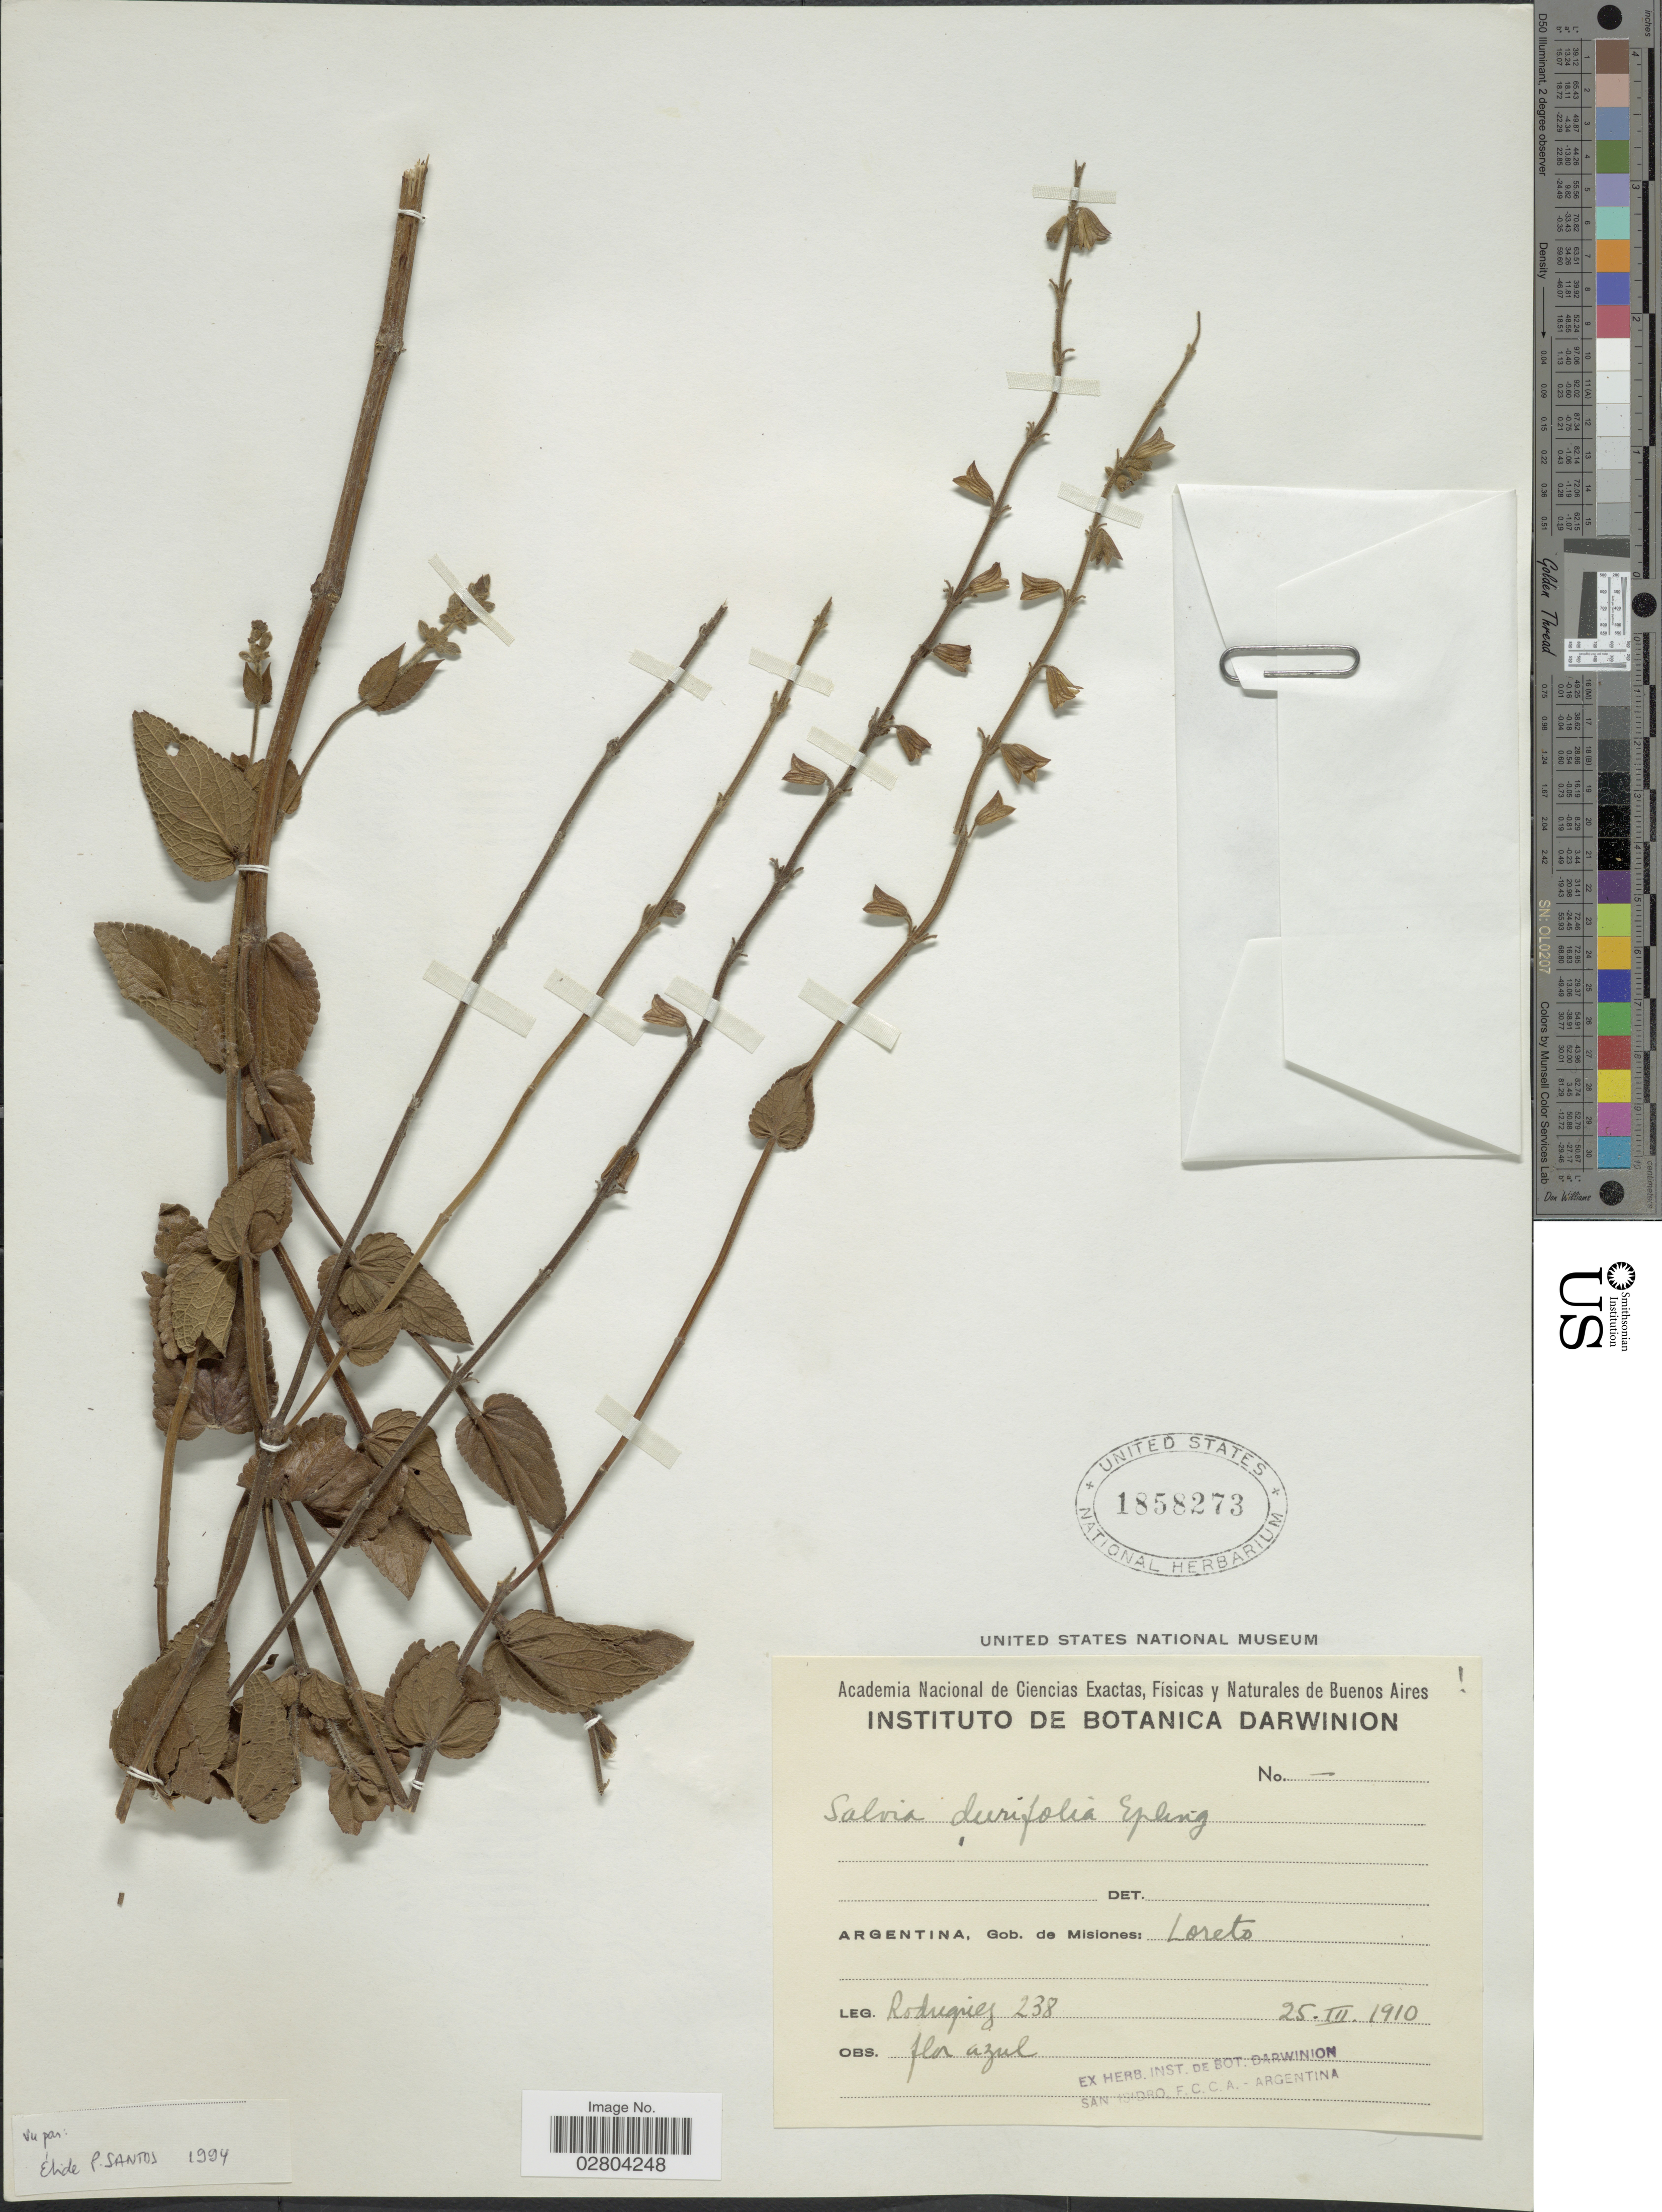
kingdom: Plantae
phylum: Tracheophyta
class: Magnoliopsida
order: Lamiales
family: Lamiaceae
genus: Salvia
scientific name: Salvia durifolia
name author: Epling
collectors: Rodrigues, --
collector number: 238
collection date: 1910-03-25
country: Argentina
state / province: Misiones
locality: Gob. de Misiones: Loreto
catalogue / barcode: US 1858273